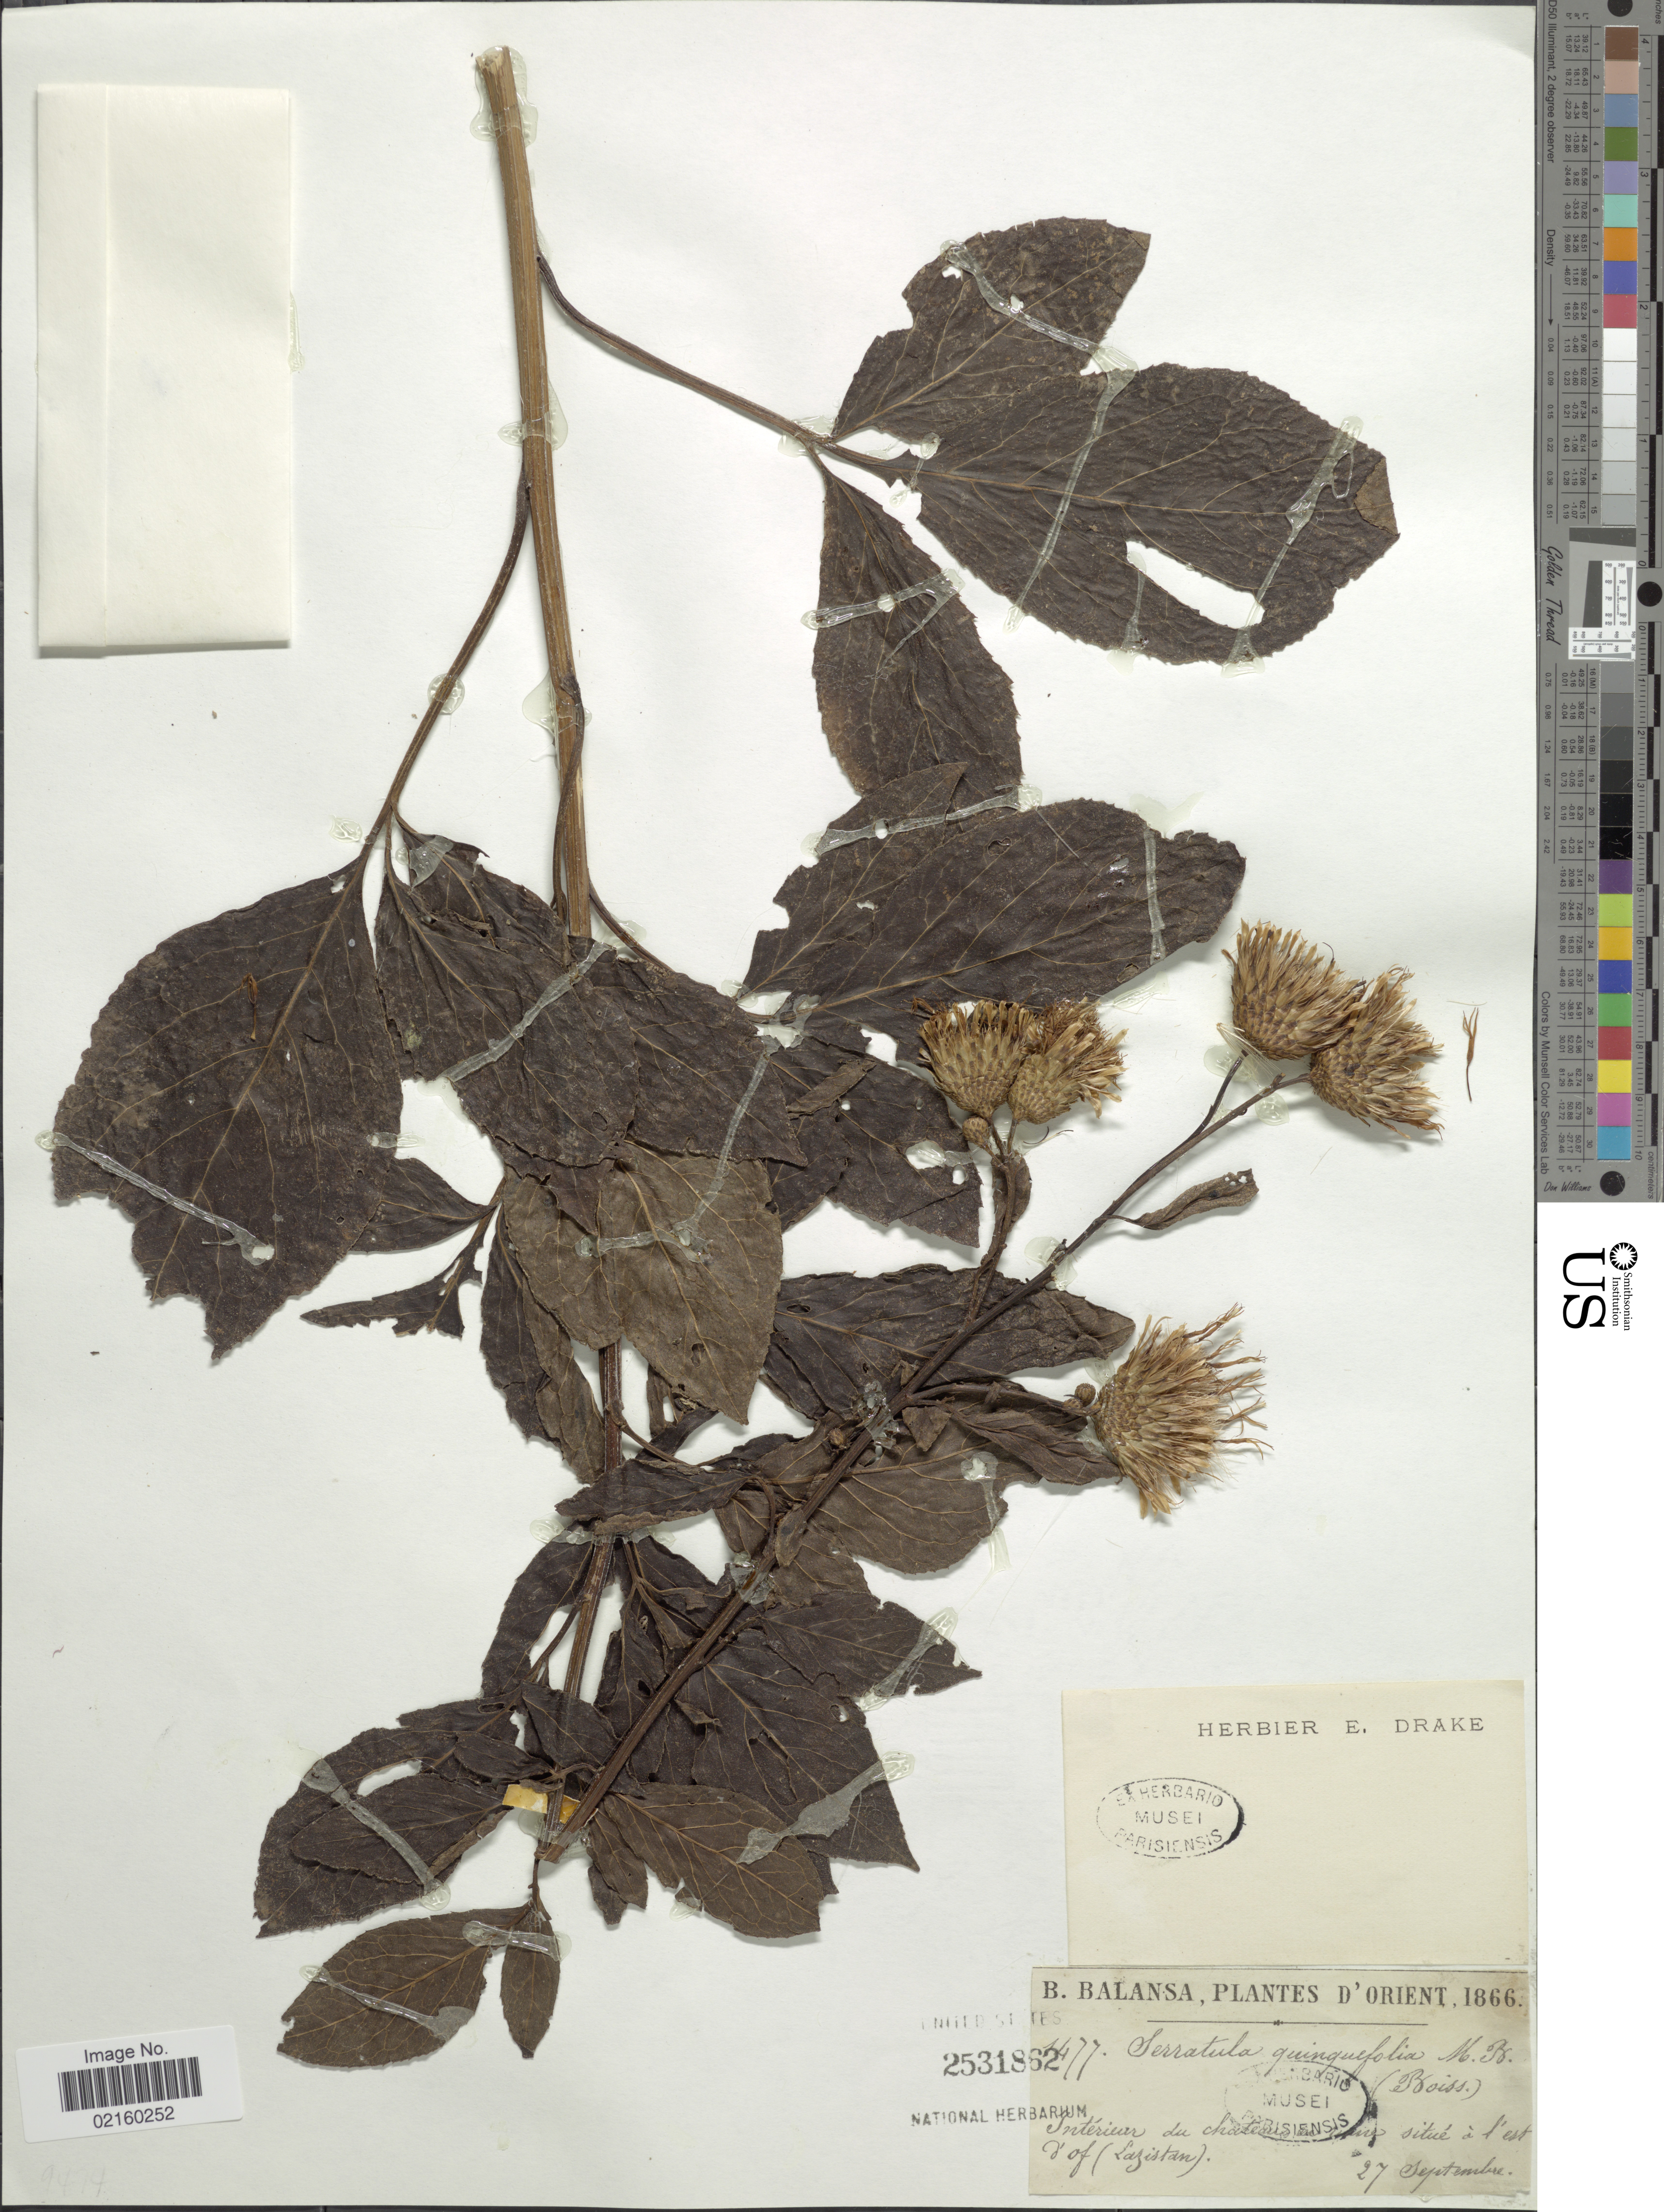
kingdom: Plantae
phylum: Tracheophyta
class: Magnoliopsida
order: Asterales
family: Asteraceae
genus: Klasea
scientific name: Klasea quinquefolia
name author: (Willd.) Greuter & Wagenitz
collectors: B. Balansa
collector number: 1477*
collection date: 1866-09-27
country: Turkey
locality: Interieur du chateau [illegible text] situe a l'est d'of (Lazistan)[interpreted]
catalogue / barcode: US 2531862